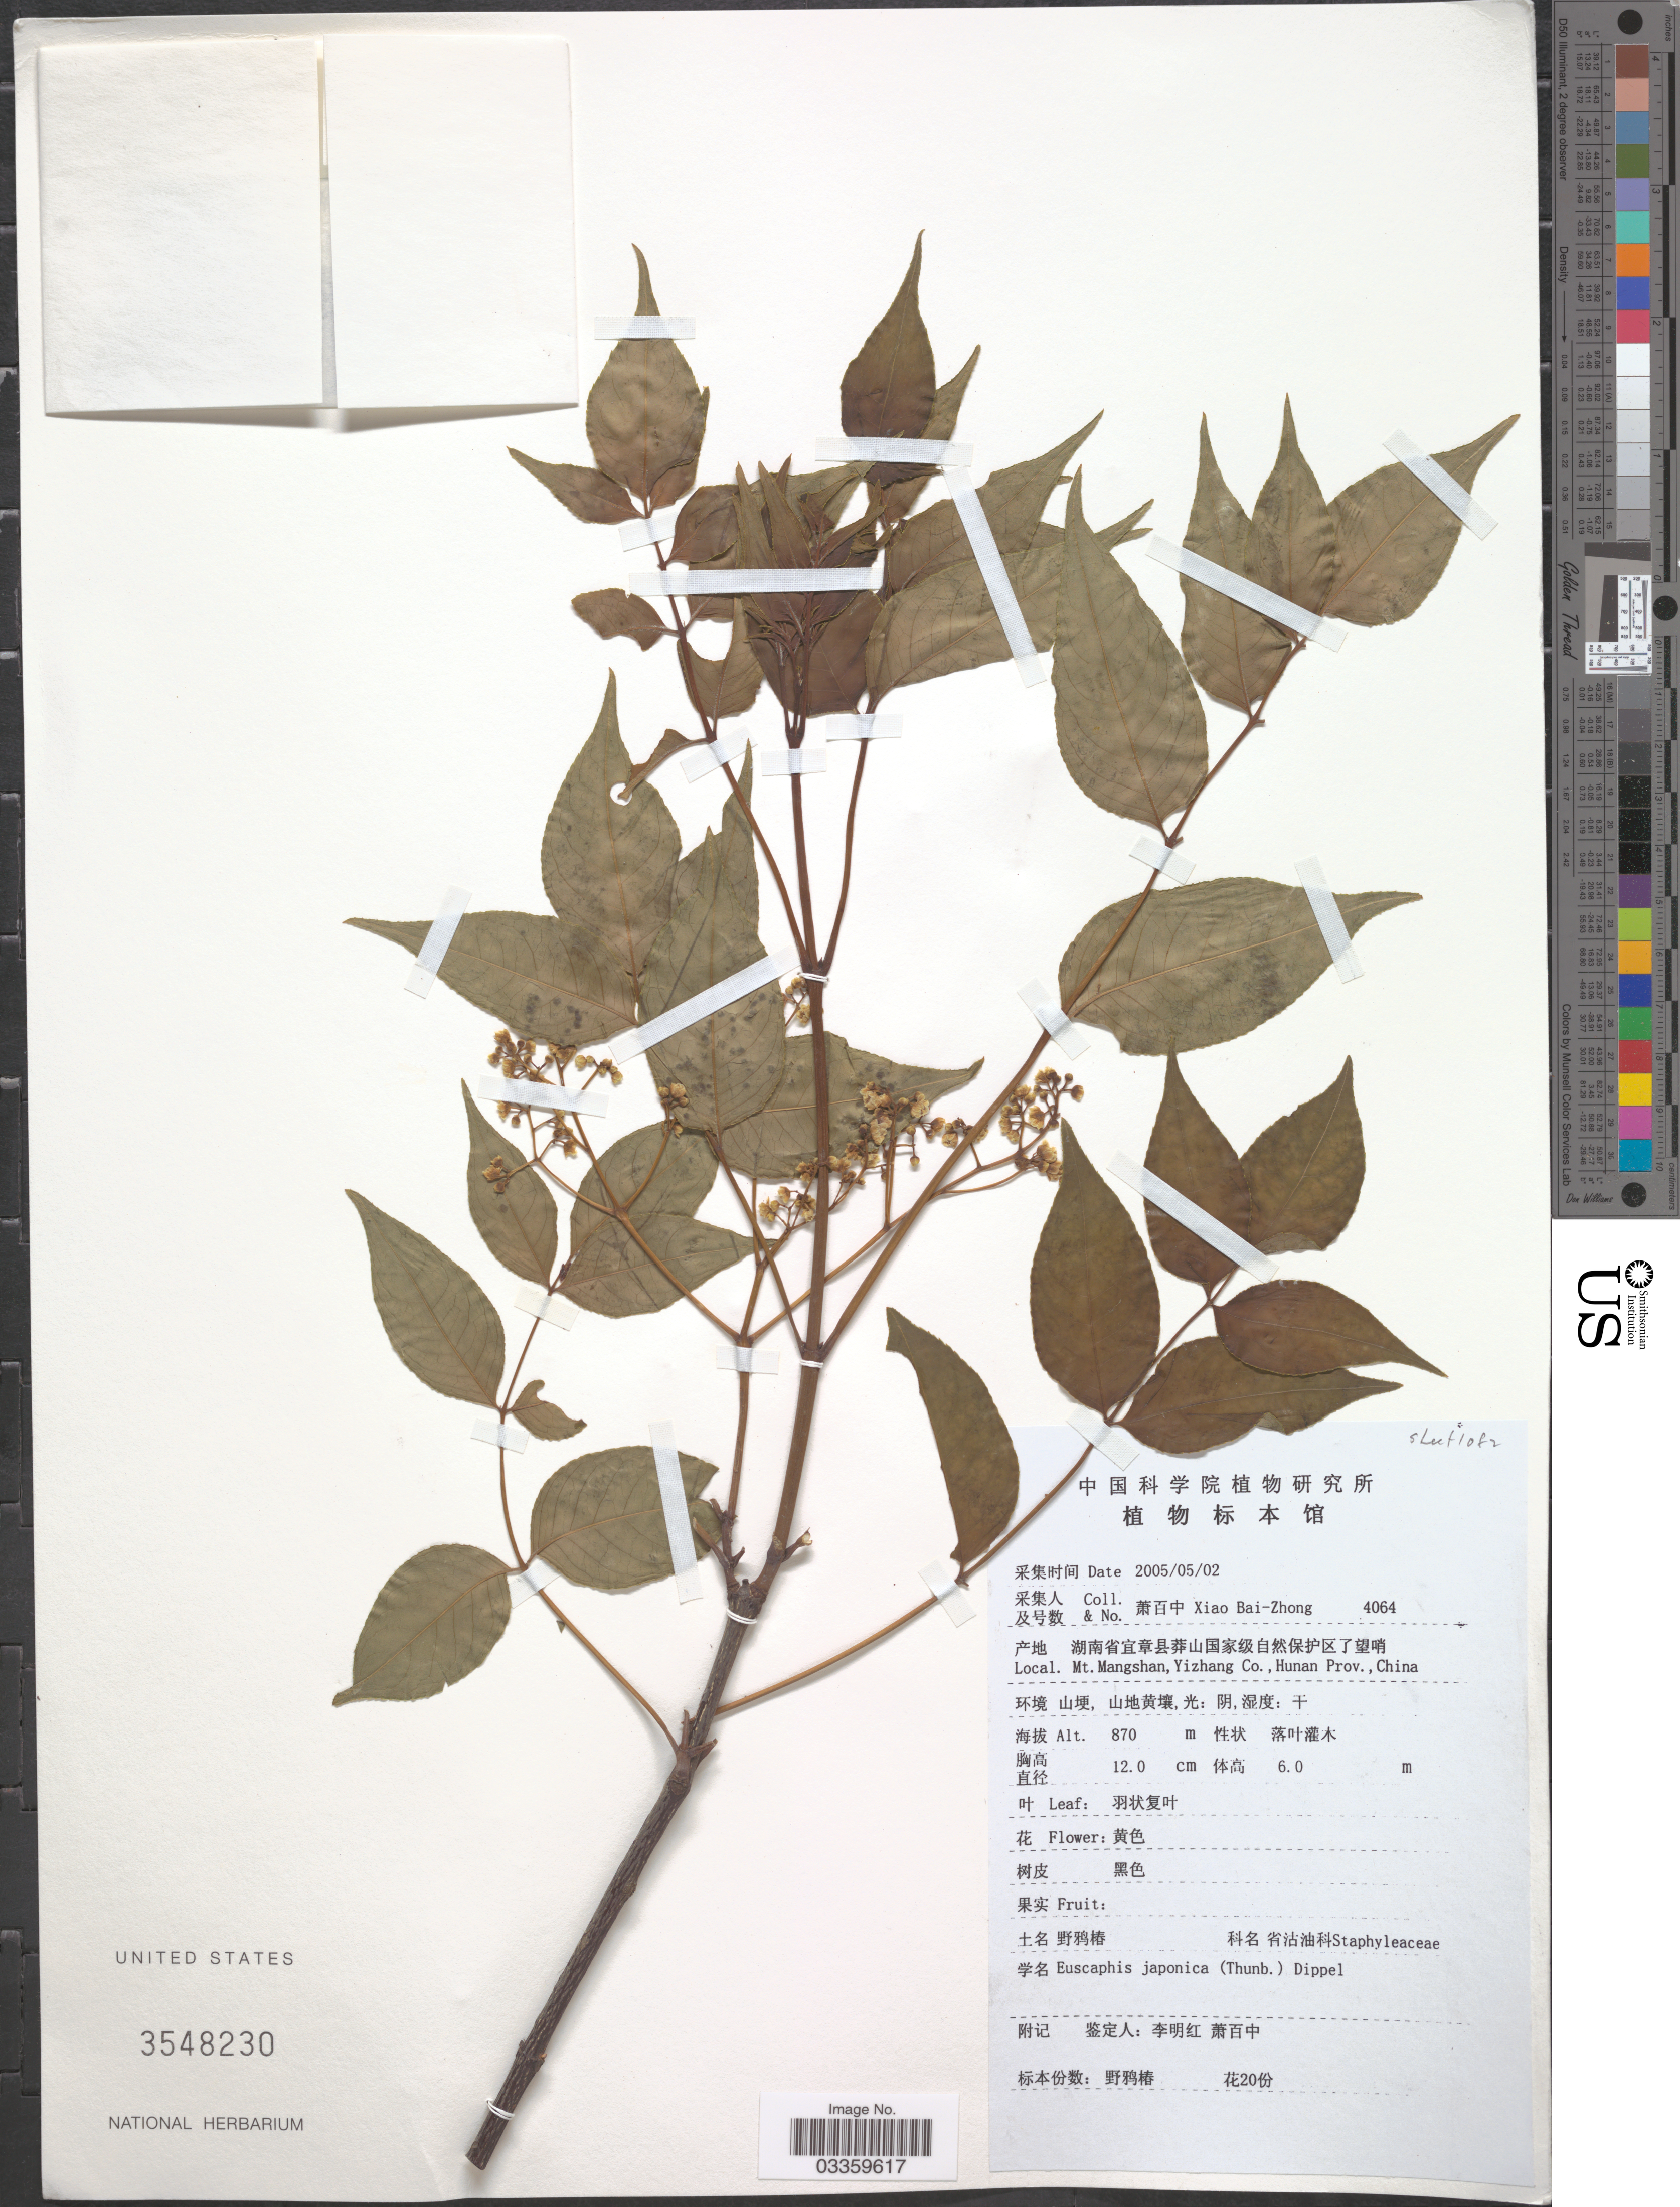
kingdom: Plantae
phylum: Tracheophyta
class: Magnoliopsida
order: Crossosomatales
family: Staphyleaceae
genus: Euscaphis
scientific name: Euscaphis japonica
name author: (Thunb.) Kanitz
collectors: B. Z. Xiao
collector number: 4064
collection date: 2005-05-02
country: China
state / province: Hunan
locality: Mt. Mangshan, Yizhang Co.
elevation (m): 870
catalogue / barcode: US 3548230